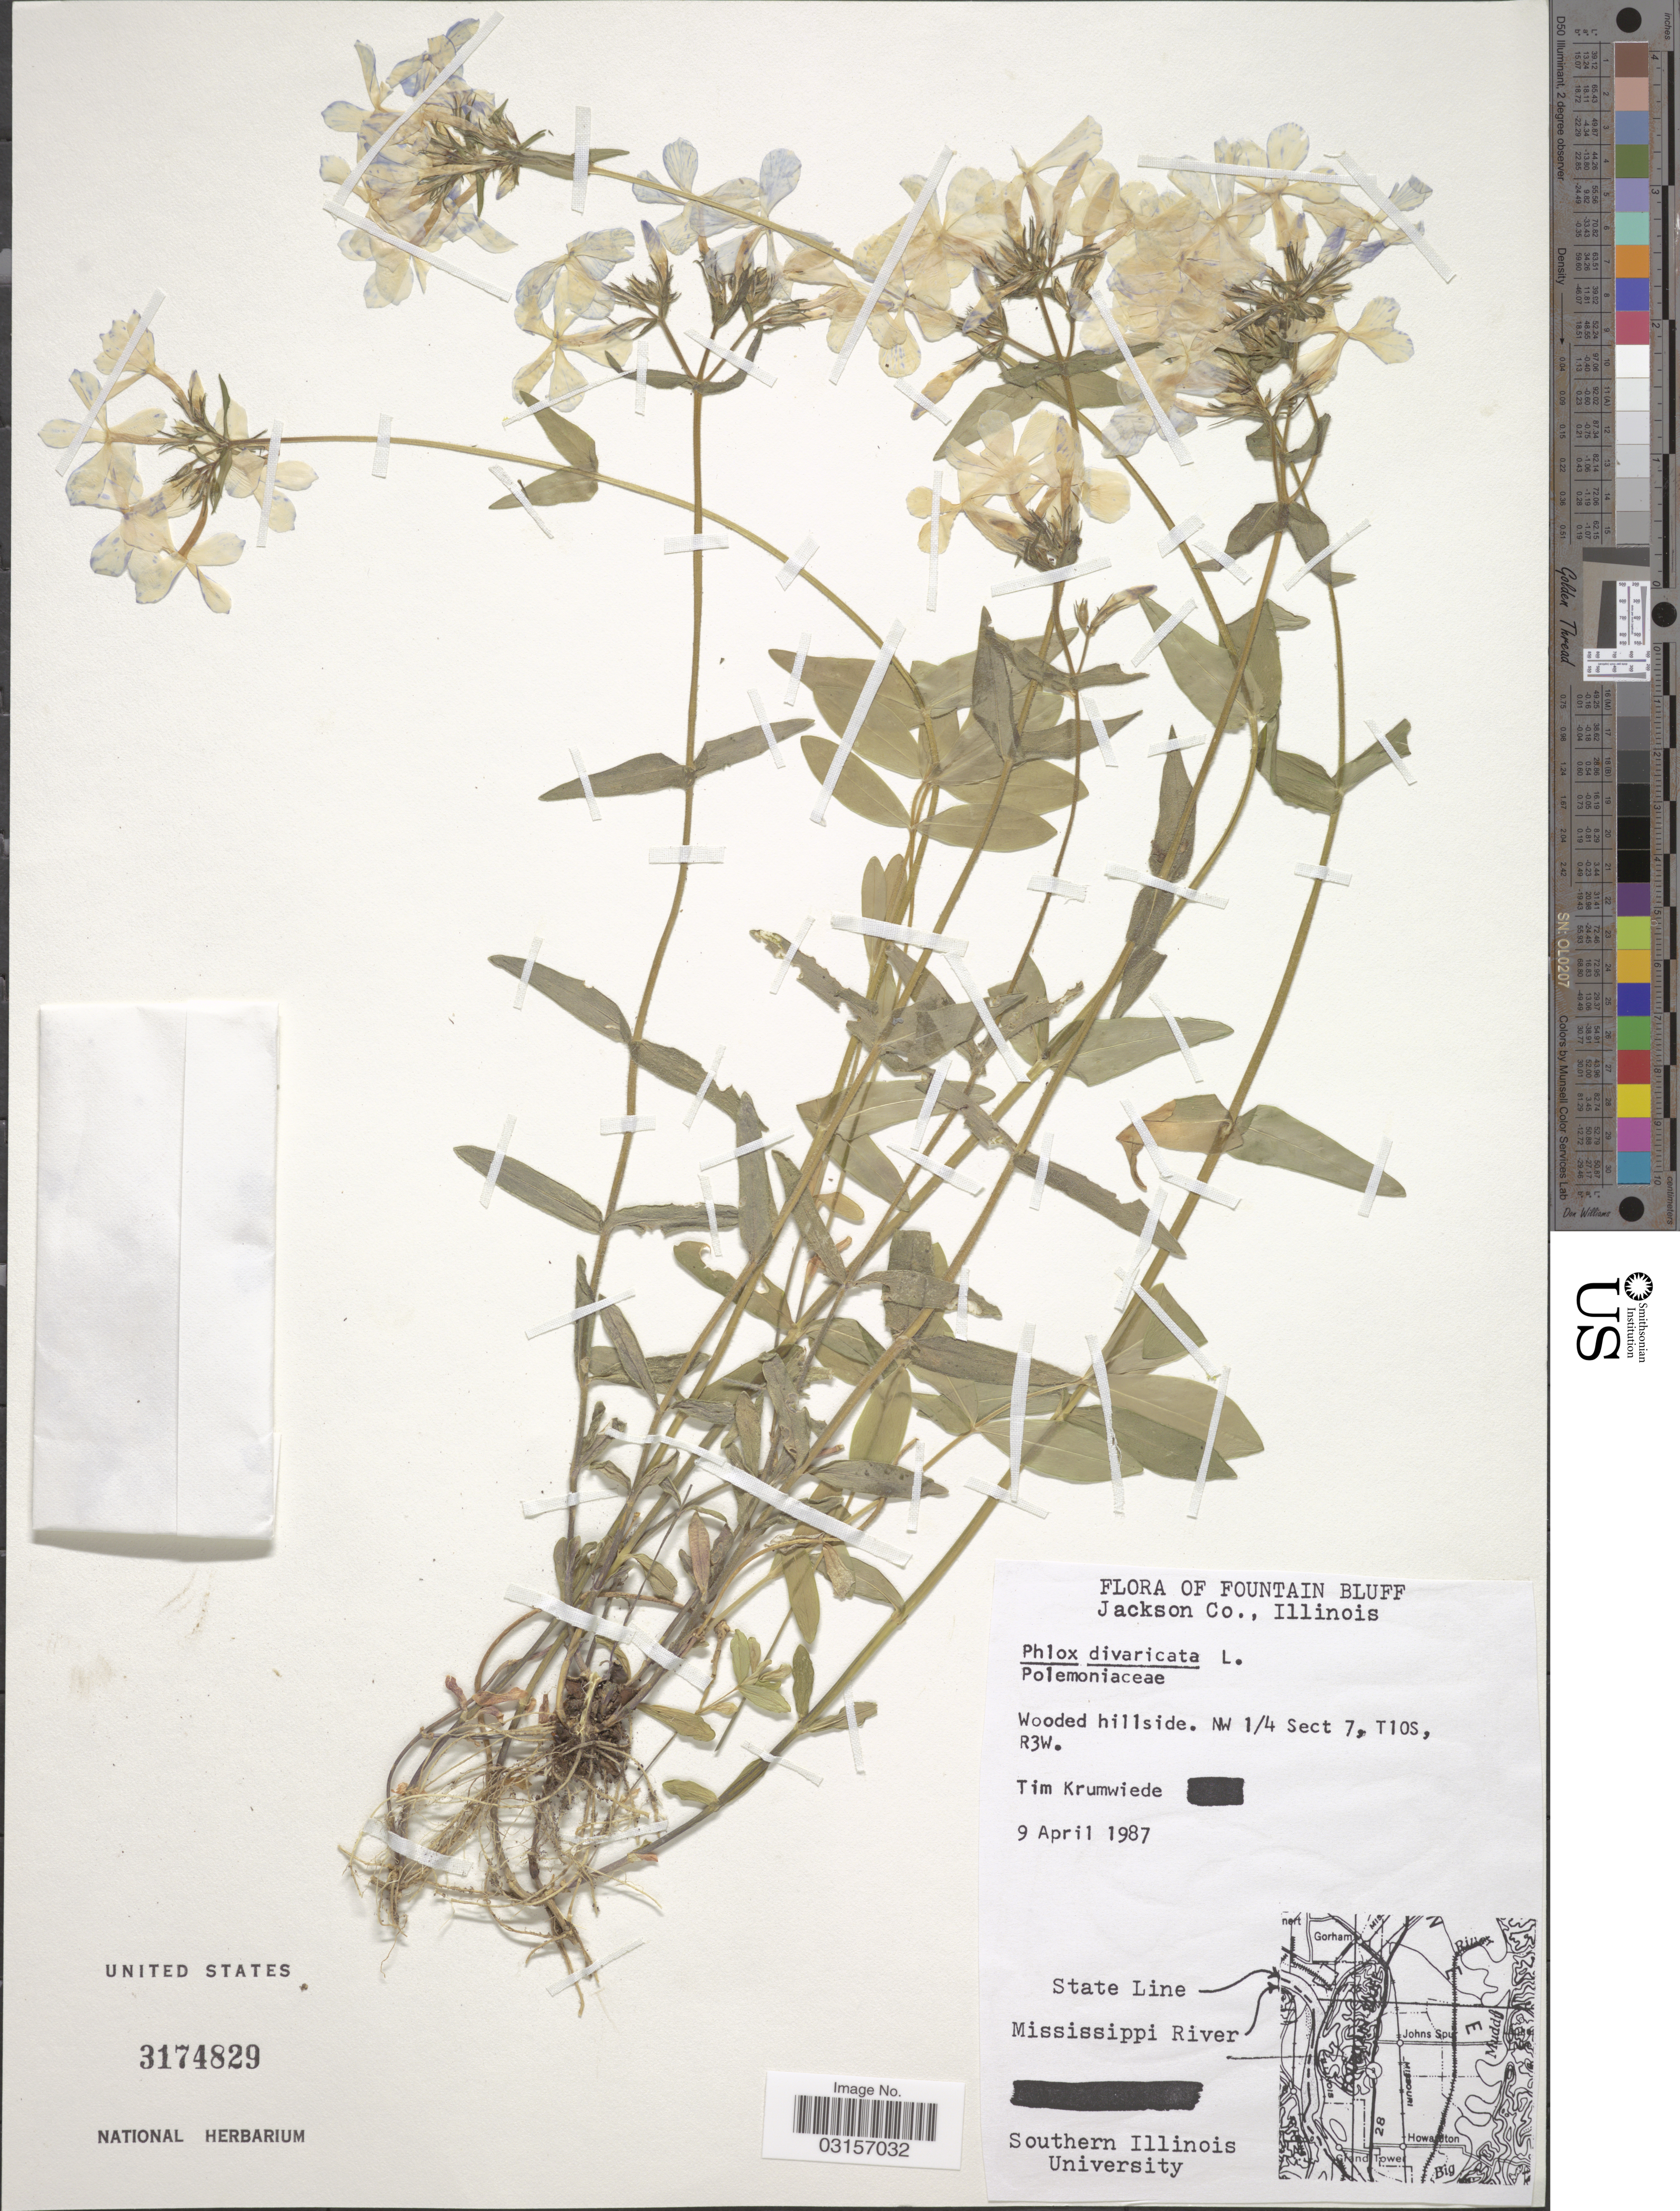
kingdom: Plantae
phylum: Tracheophyta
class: Magnoliopsida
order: Ericales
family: Polemoniaceae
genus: Phlox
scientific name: Phlox divaricata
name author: L.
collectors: T. Krumwiede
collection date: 1987-04-09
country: United States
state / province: Illinois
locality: Fountain Bluff, Jackson Co., Wooded hillside. NW ¼ Sect 7, T10S, R3W.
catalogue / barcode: US 3174829